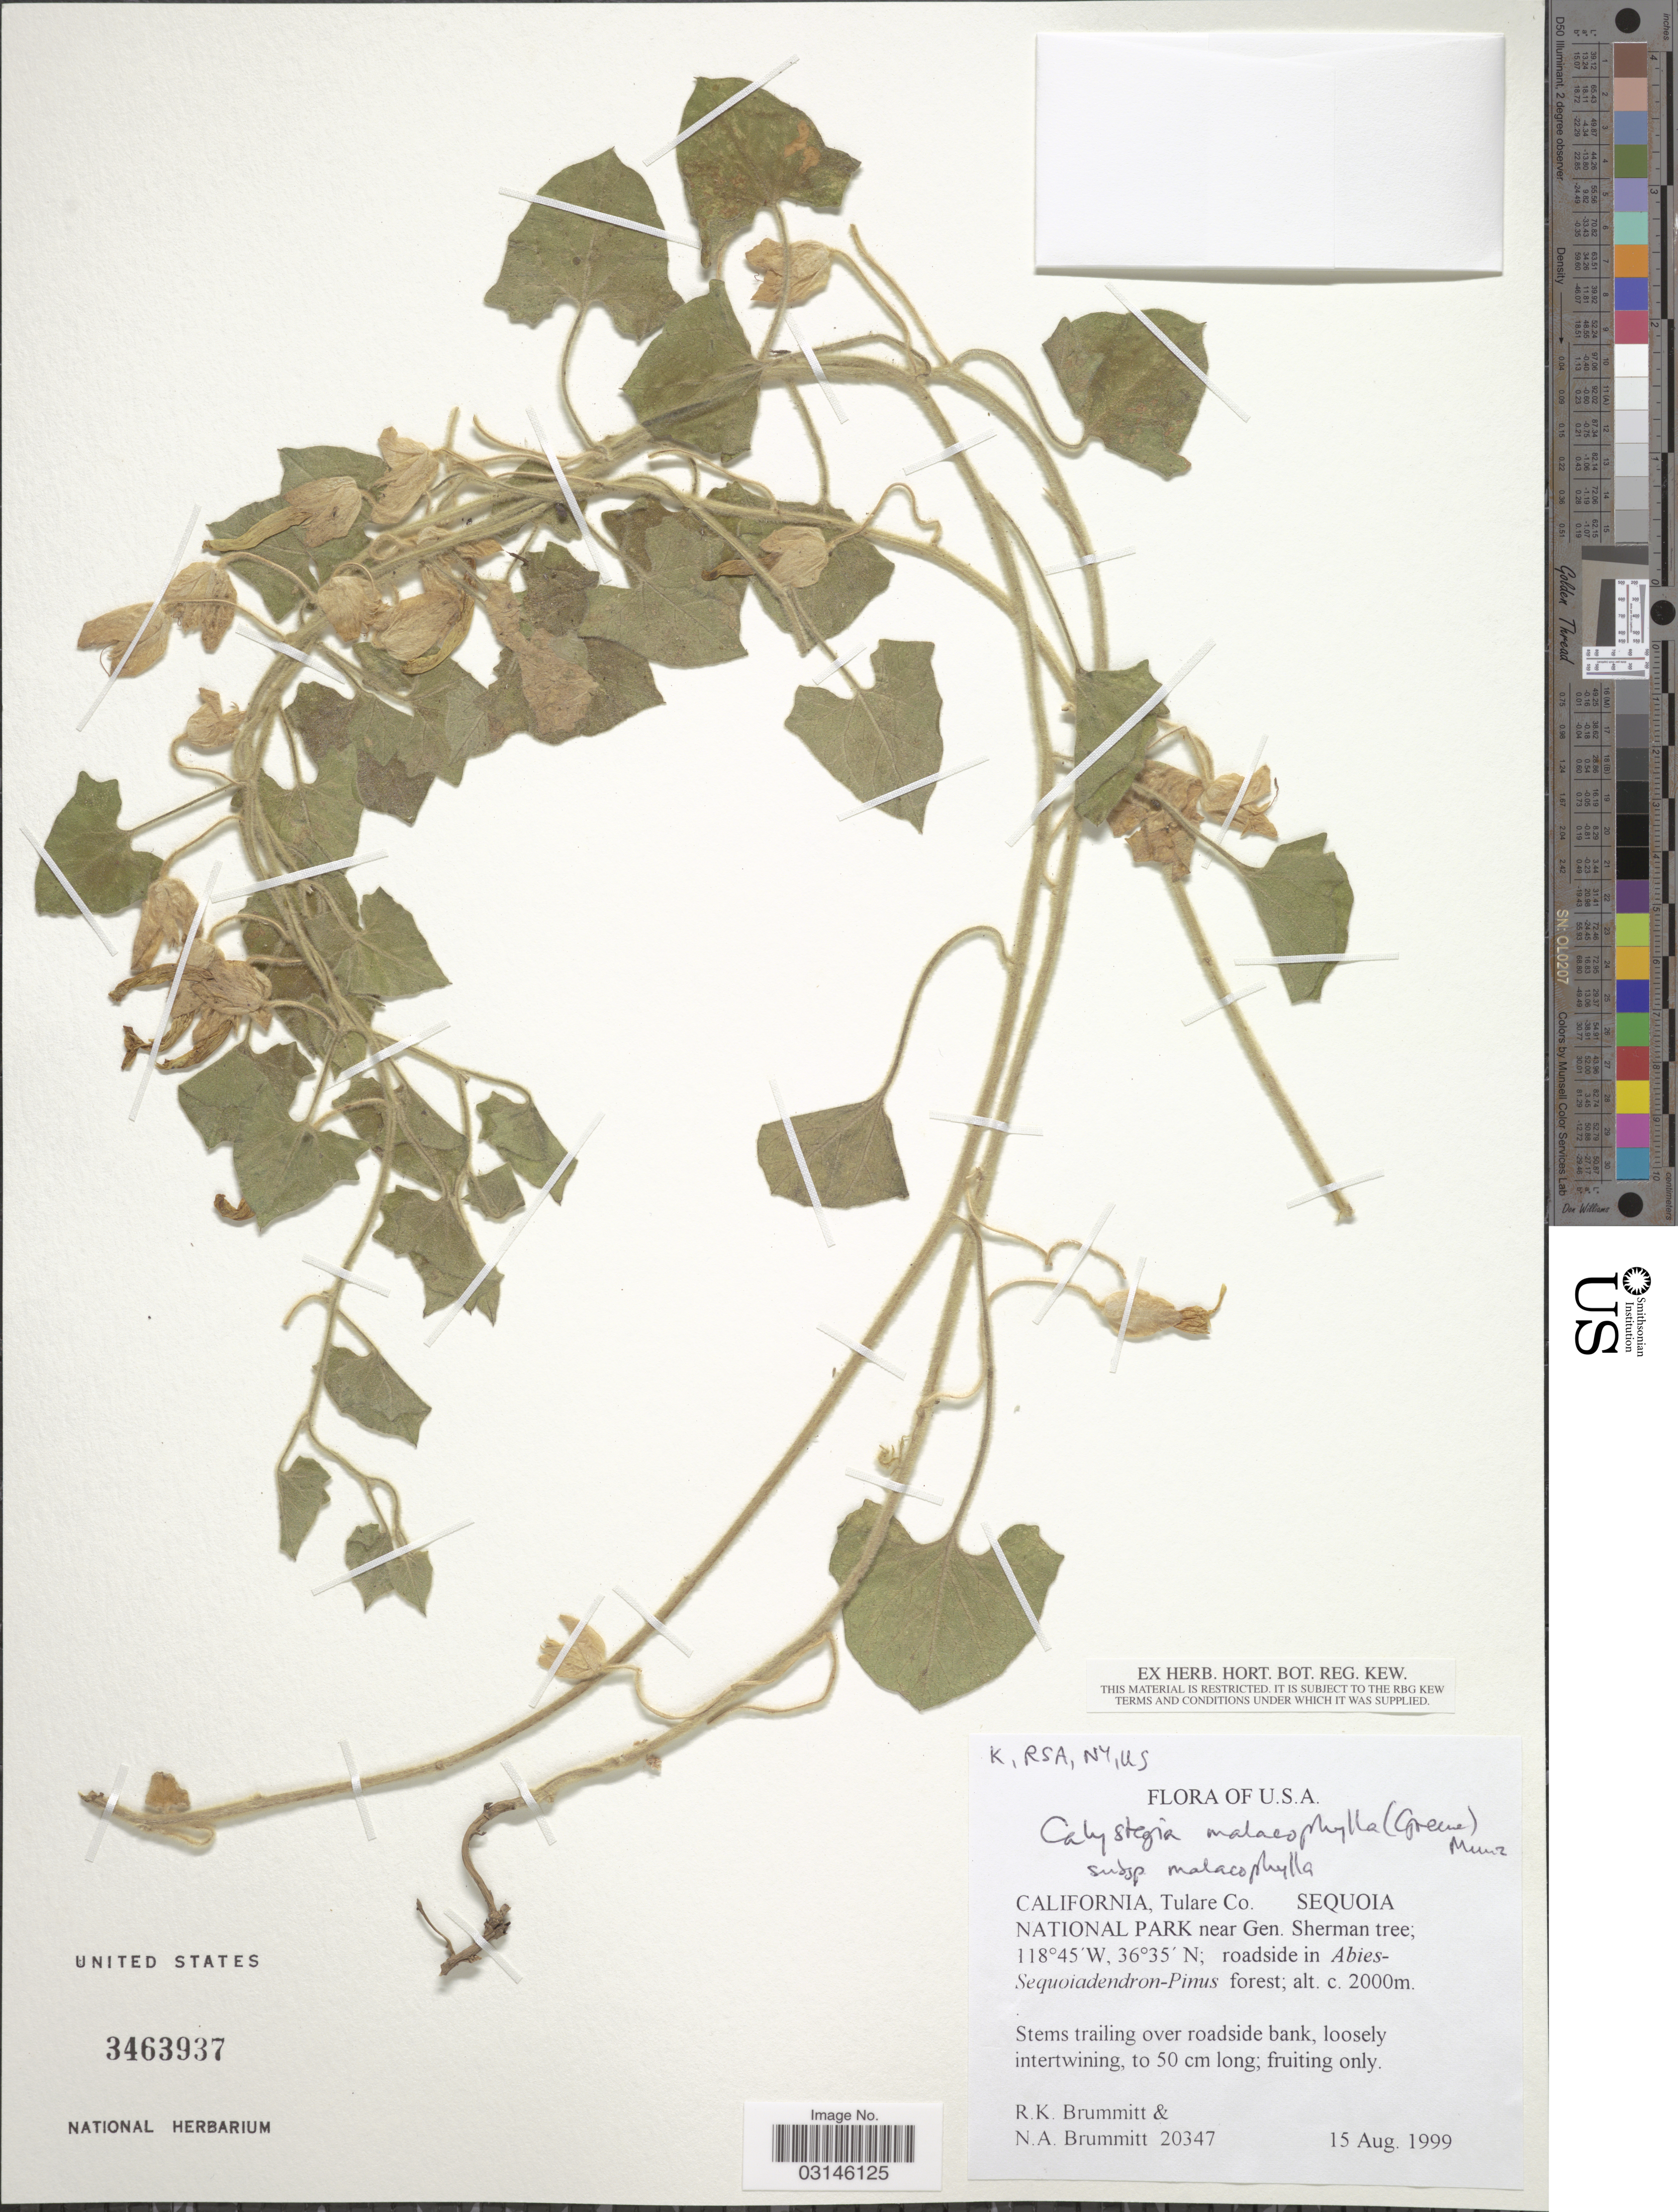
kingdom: Plantae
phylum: Tracheophyta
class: Magnoliopsida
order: Solanales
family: Convolvulaceae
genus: Calystegia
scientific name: Calystegia malacophylla subsp. malacophylla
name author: (Greene) Munz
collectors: R. K. Brummitt & N. A . Brummitt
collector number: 20347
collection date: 1999-08-15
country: United States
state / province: California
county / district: Tulare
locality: Tulare Co. Sequoia National Park near Gen.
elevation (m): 2000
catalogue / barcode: US 3463937